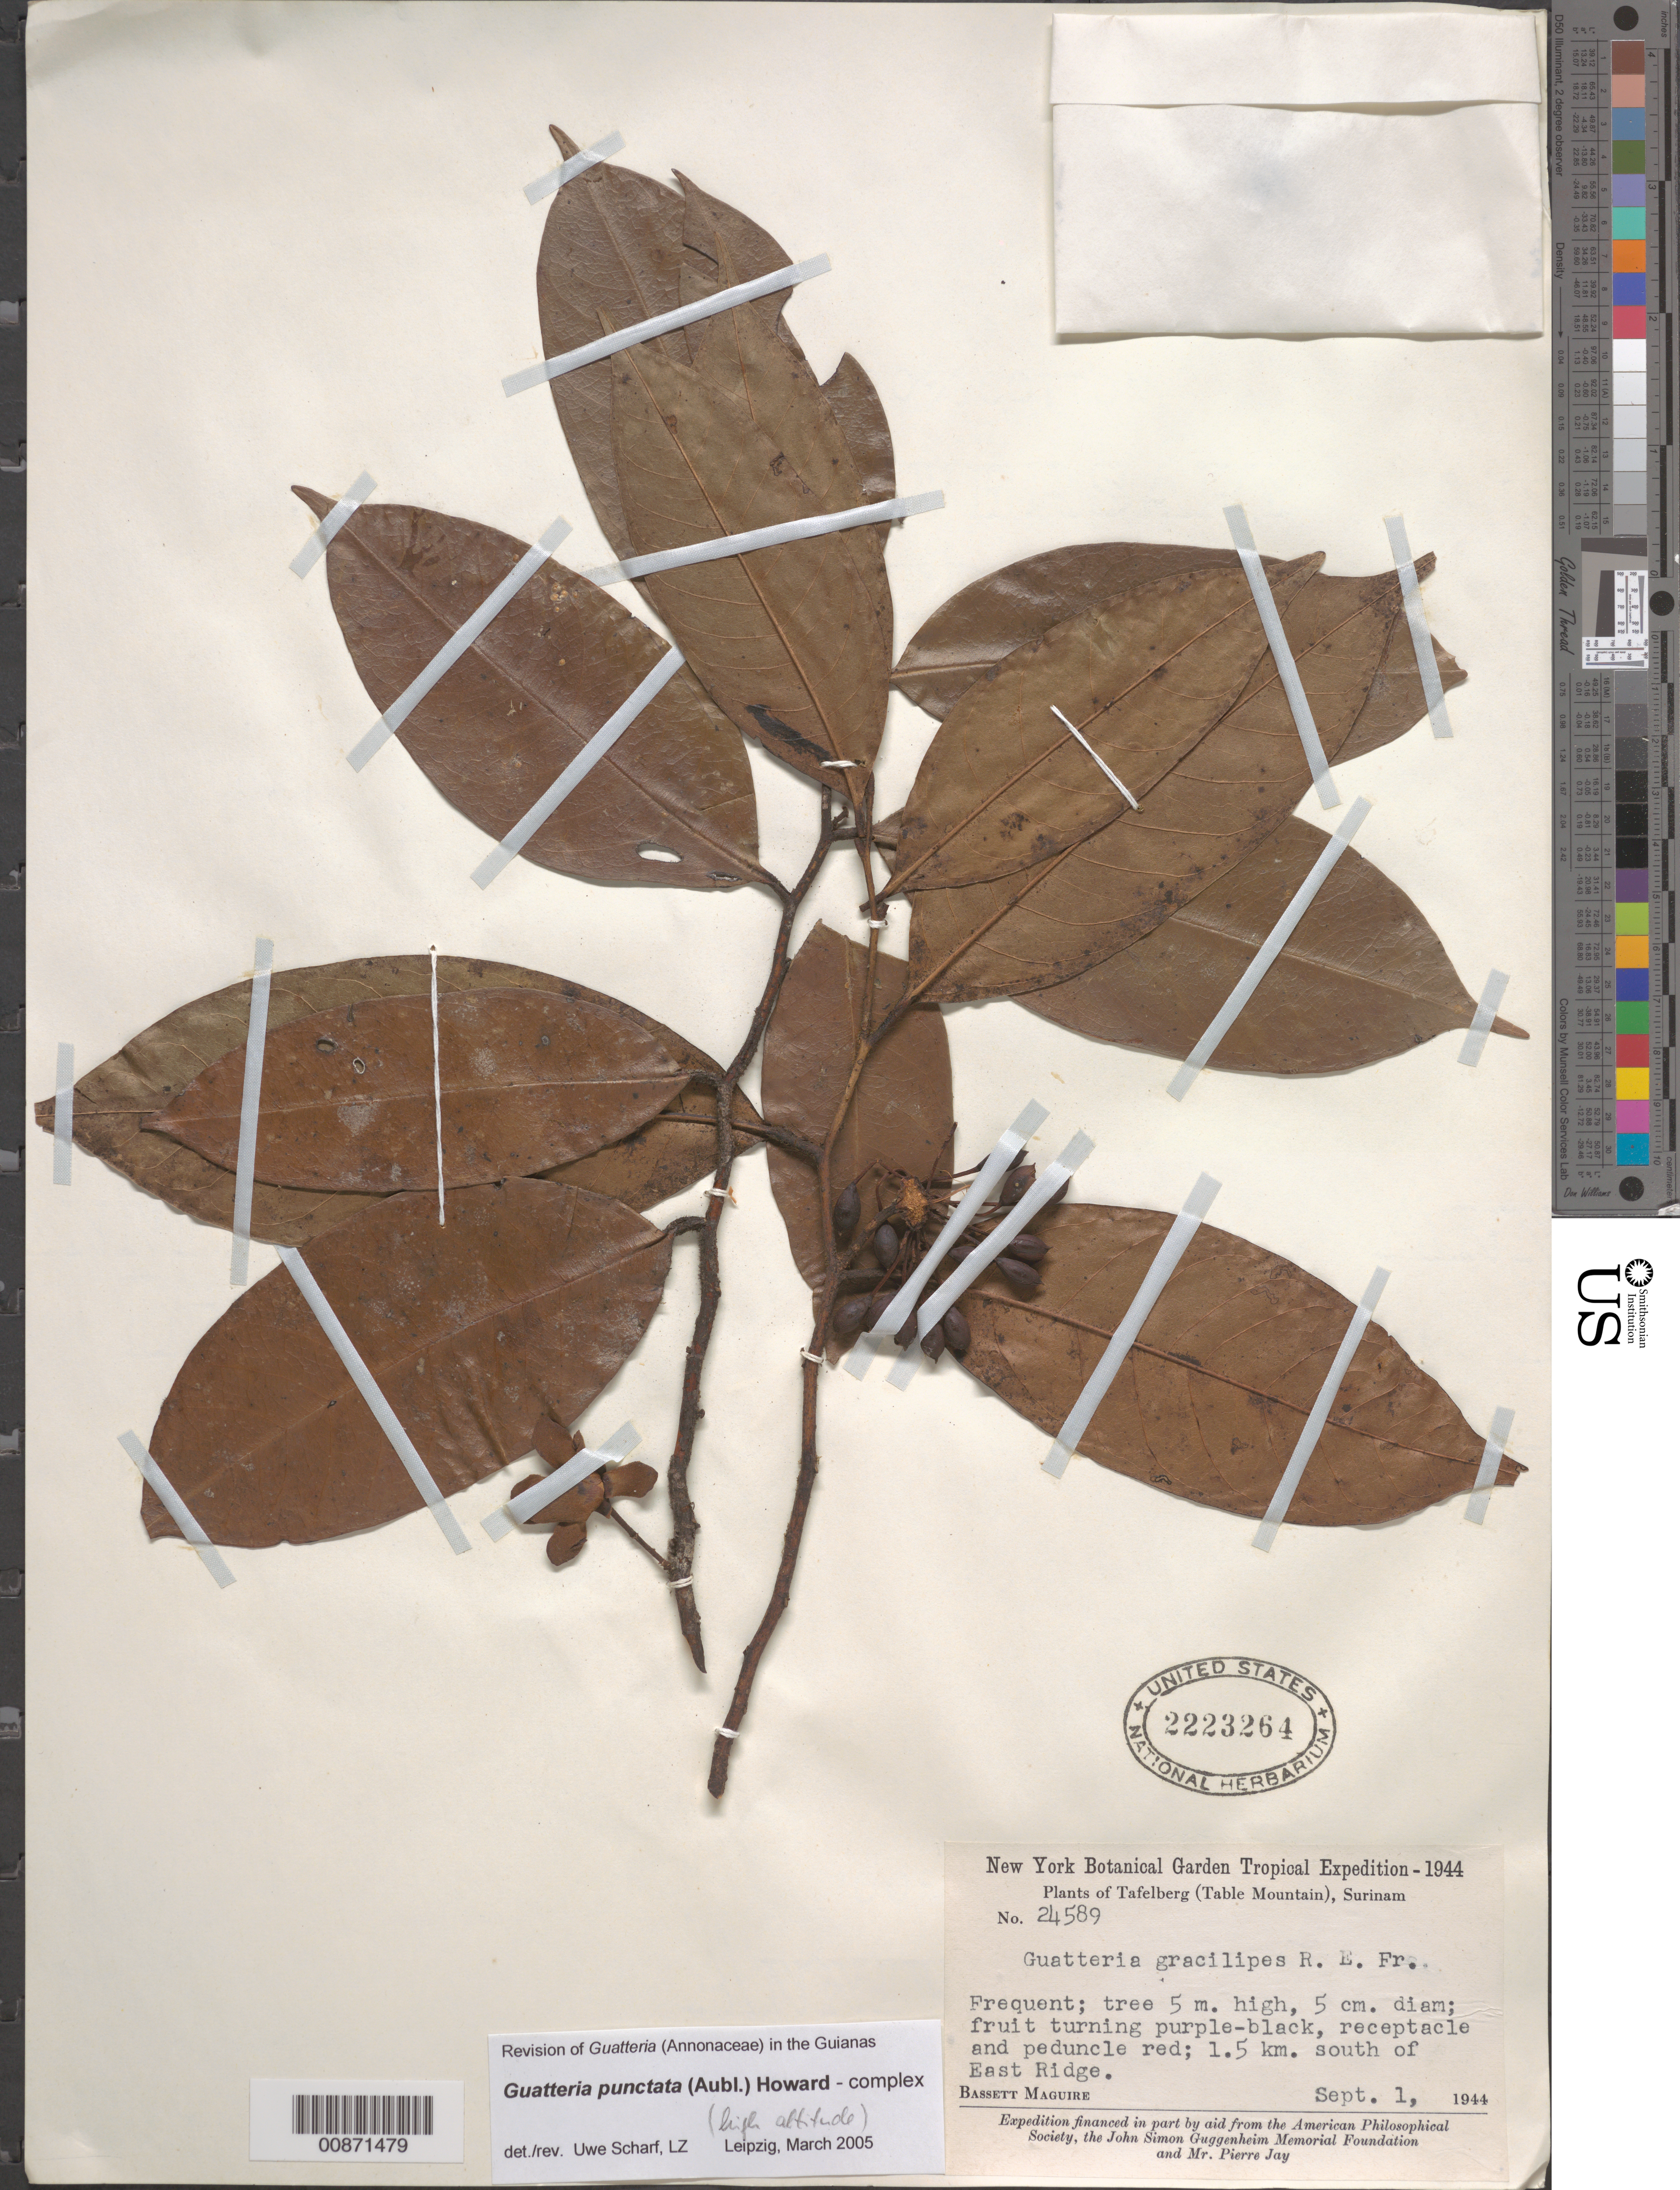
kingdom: Plantae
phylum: Tracheophyta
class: Magnoliopsida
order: Magnoliales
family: Annonaceae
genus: Guatteria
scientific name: Guatteria punctata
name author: (Aubl.) R.A. Howard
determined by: Scharf, U.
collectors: B. Maguire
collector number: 24589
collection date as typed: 1-Sep-44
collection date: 1944-09-01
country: Suriname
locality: Tafelberg (Table Mountain), East Ridge, 1.5 km S of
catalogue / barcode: US 2223264